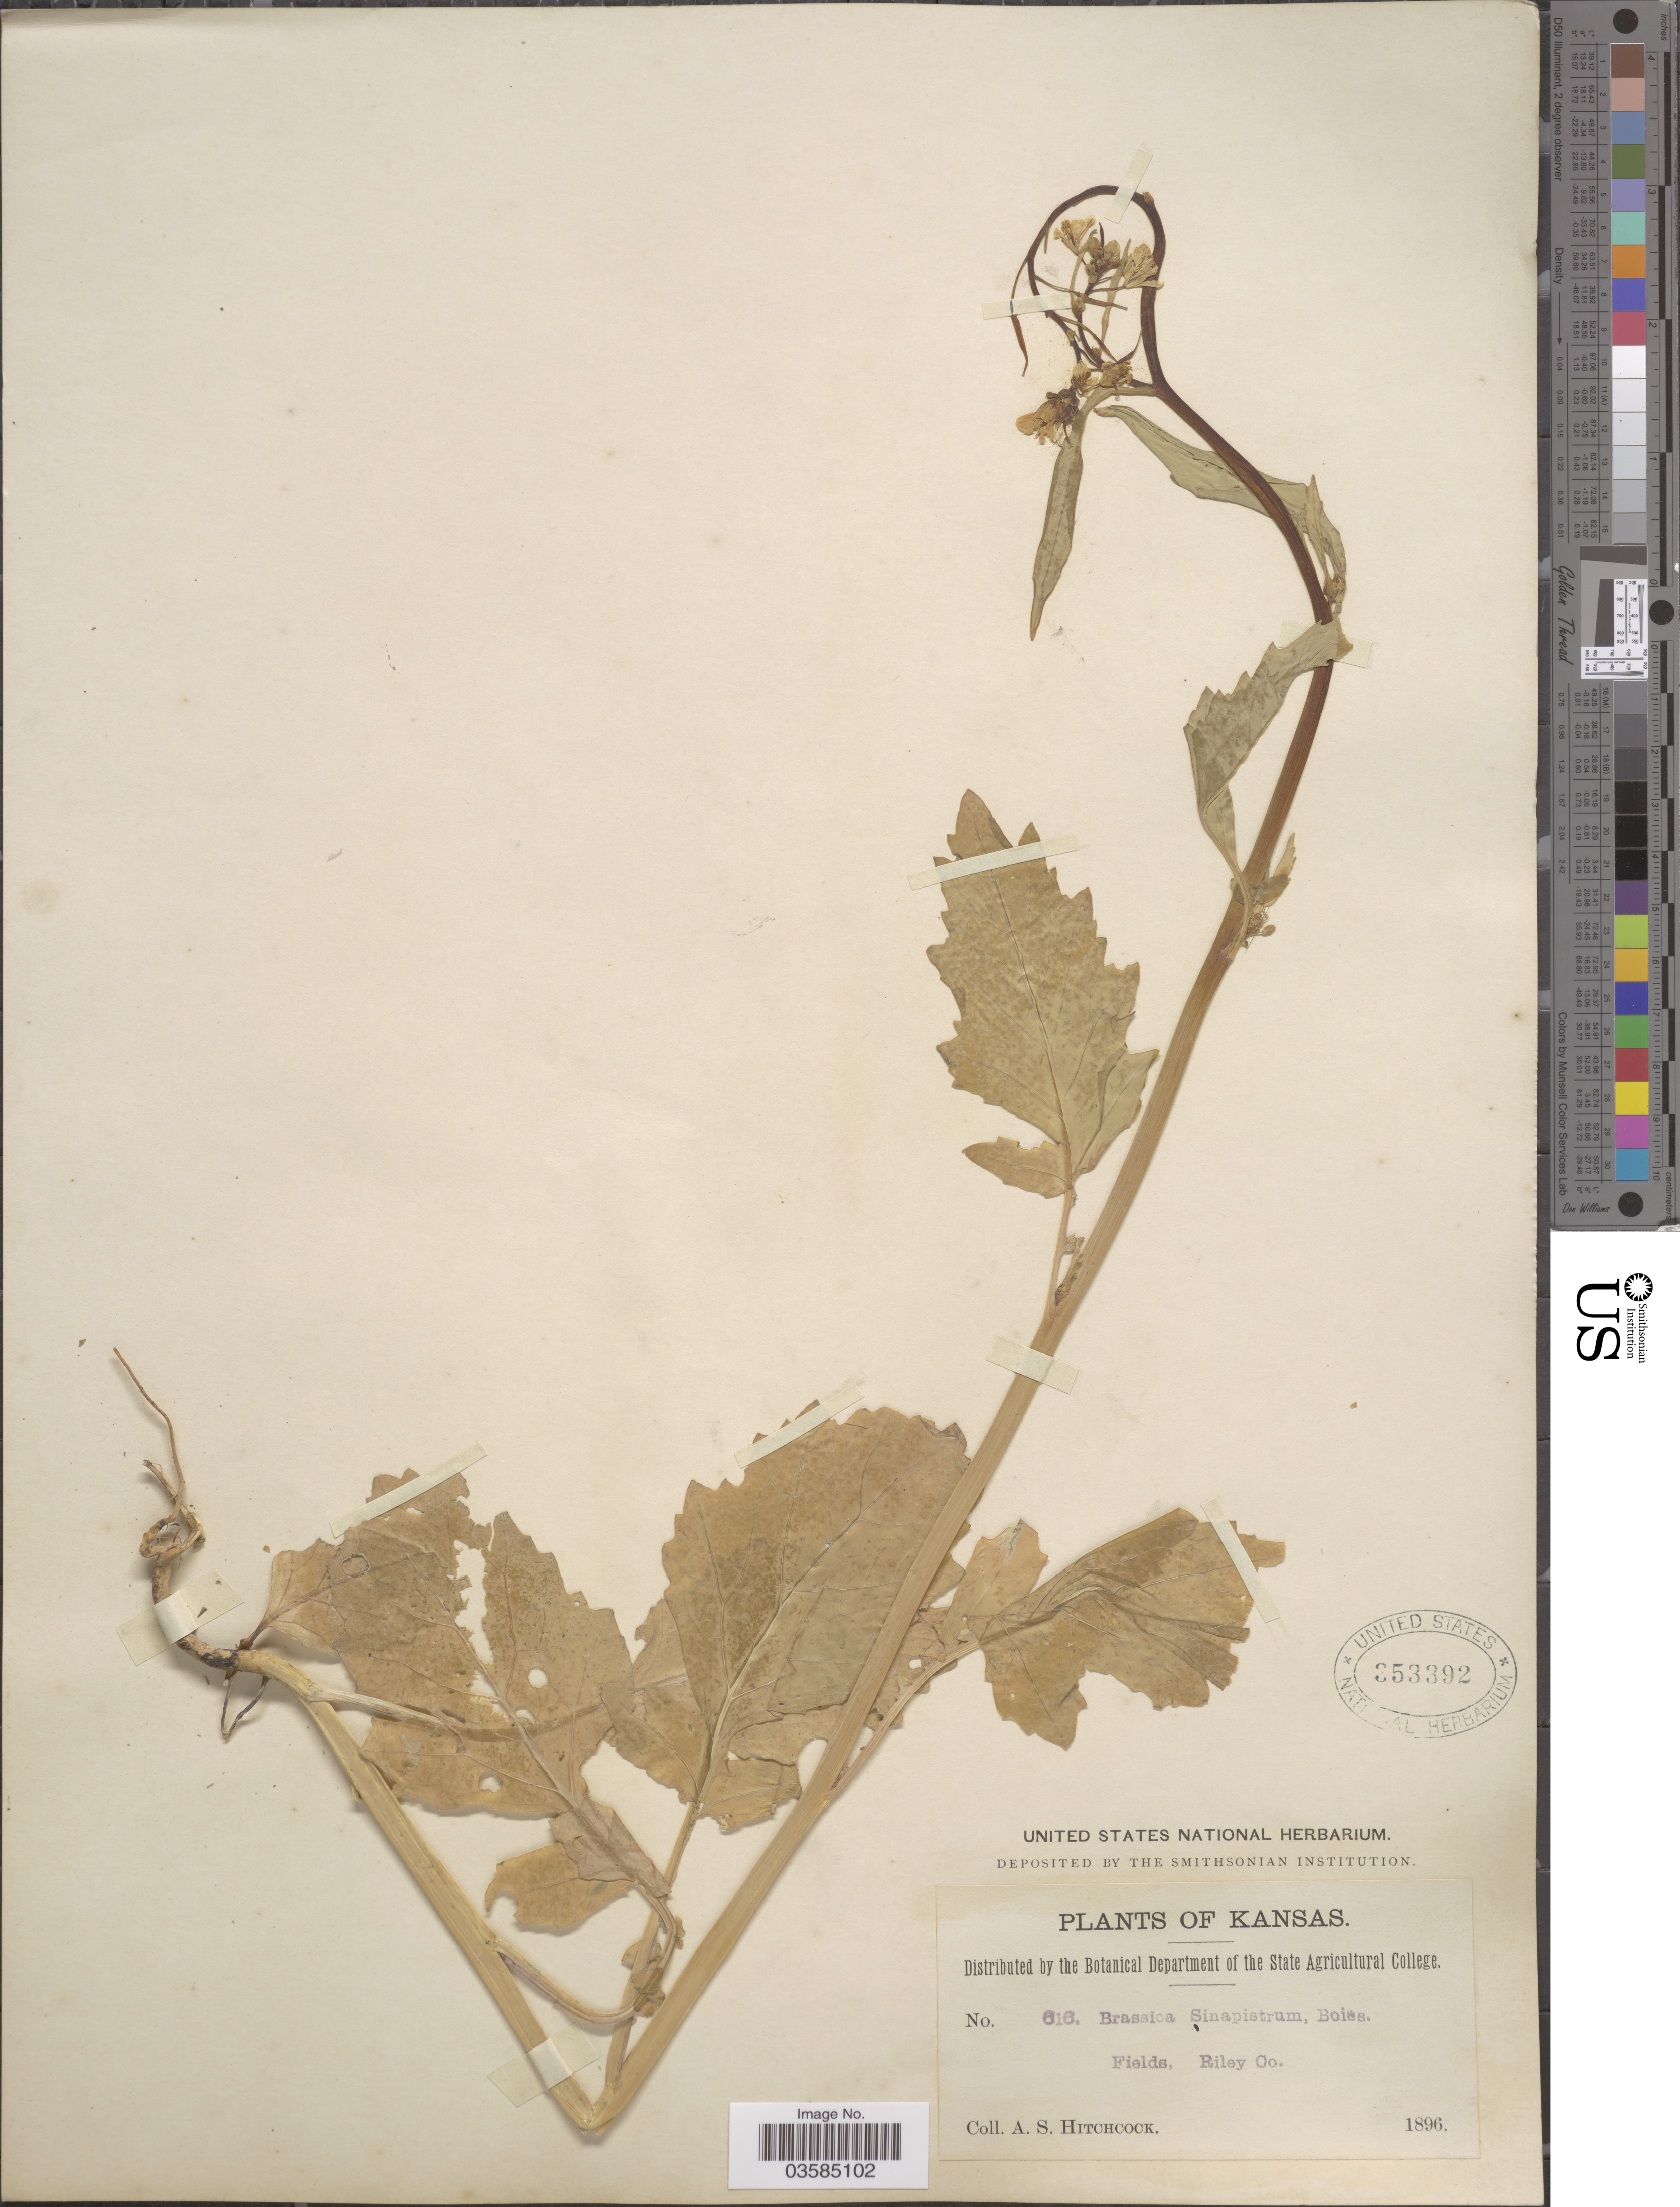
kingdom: Plantae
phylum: Tracheophyta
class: Magnoliopsida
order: Brassicales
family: Brassicaceae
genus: Brassica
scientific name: Brassica kaber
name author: (DC.) L.C. Wheeler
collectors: A. S. Hitchcock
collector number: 616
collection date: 1896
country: United States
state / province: Kansas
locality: Fields, Riley Co.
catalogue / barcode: US 353392